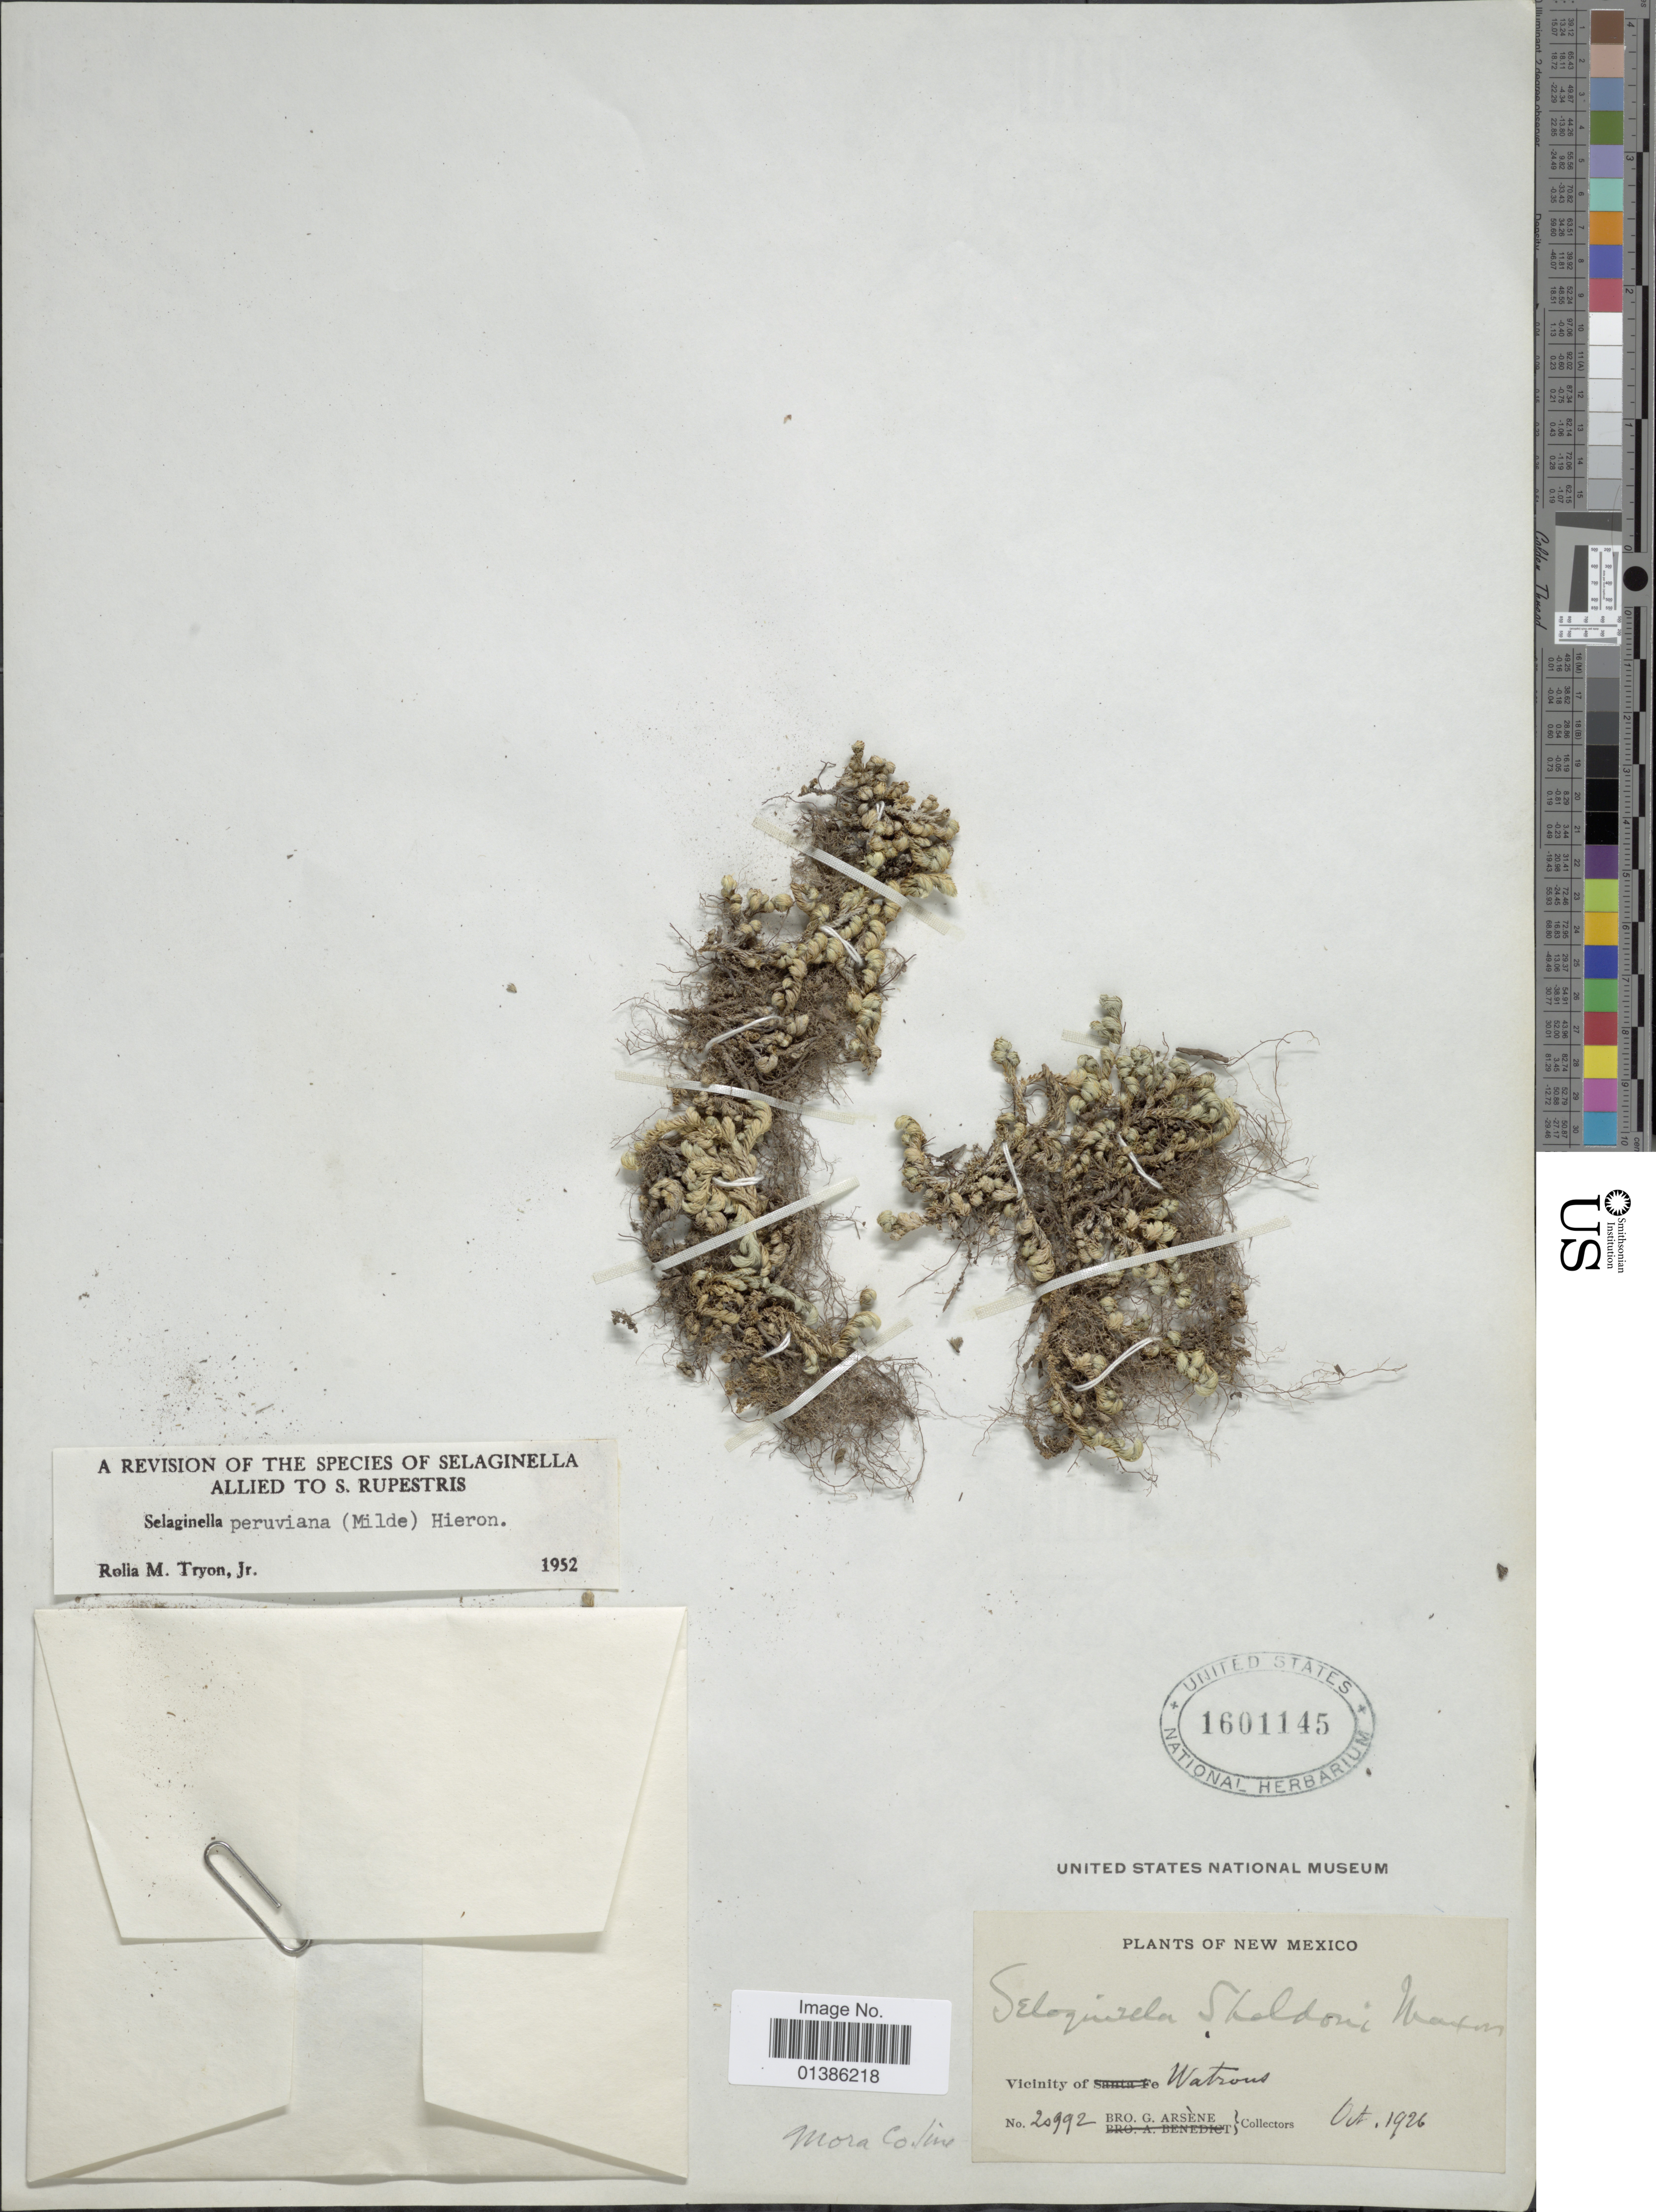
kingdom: Plantae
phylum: Tracheophyta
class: Lycopodiopsida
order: Selaginellales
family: Selaginellaceae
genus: Selaginella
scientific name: Selaginella peruviana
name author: (Milde) Hieron.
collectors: Bro. G. Arsène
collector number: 20992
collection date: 1926-10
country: United States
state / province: New Mexico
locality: Vicinity of Watrous.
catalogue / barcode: US 1601145